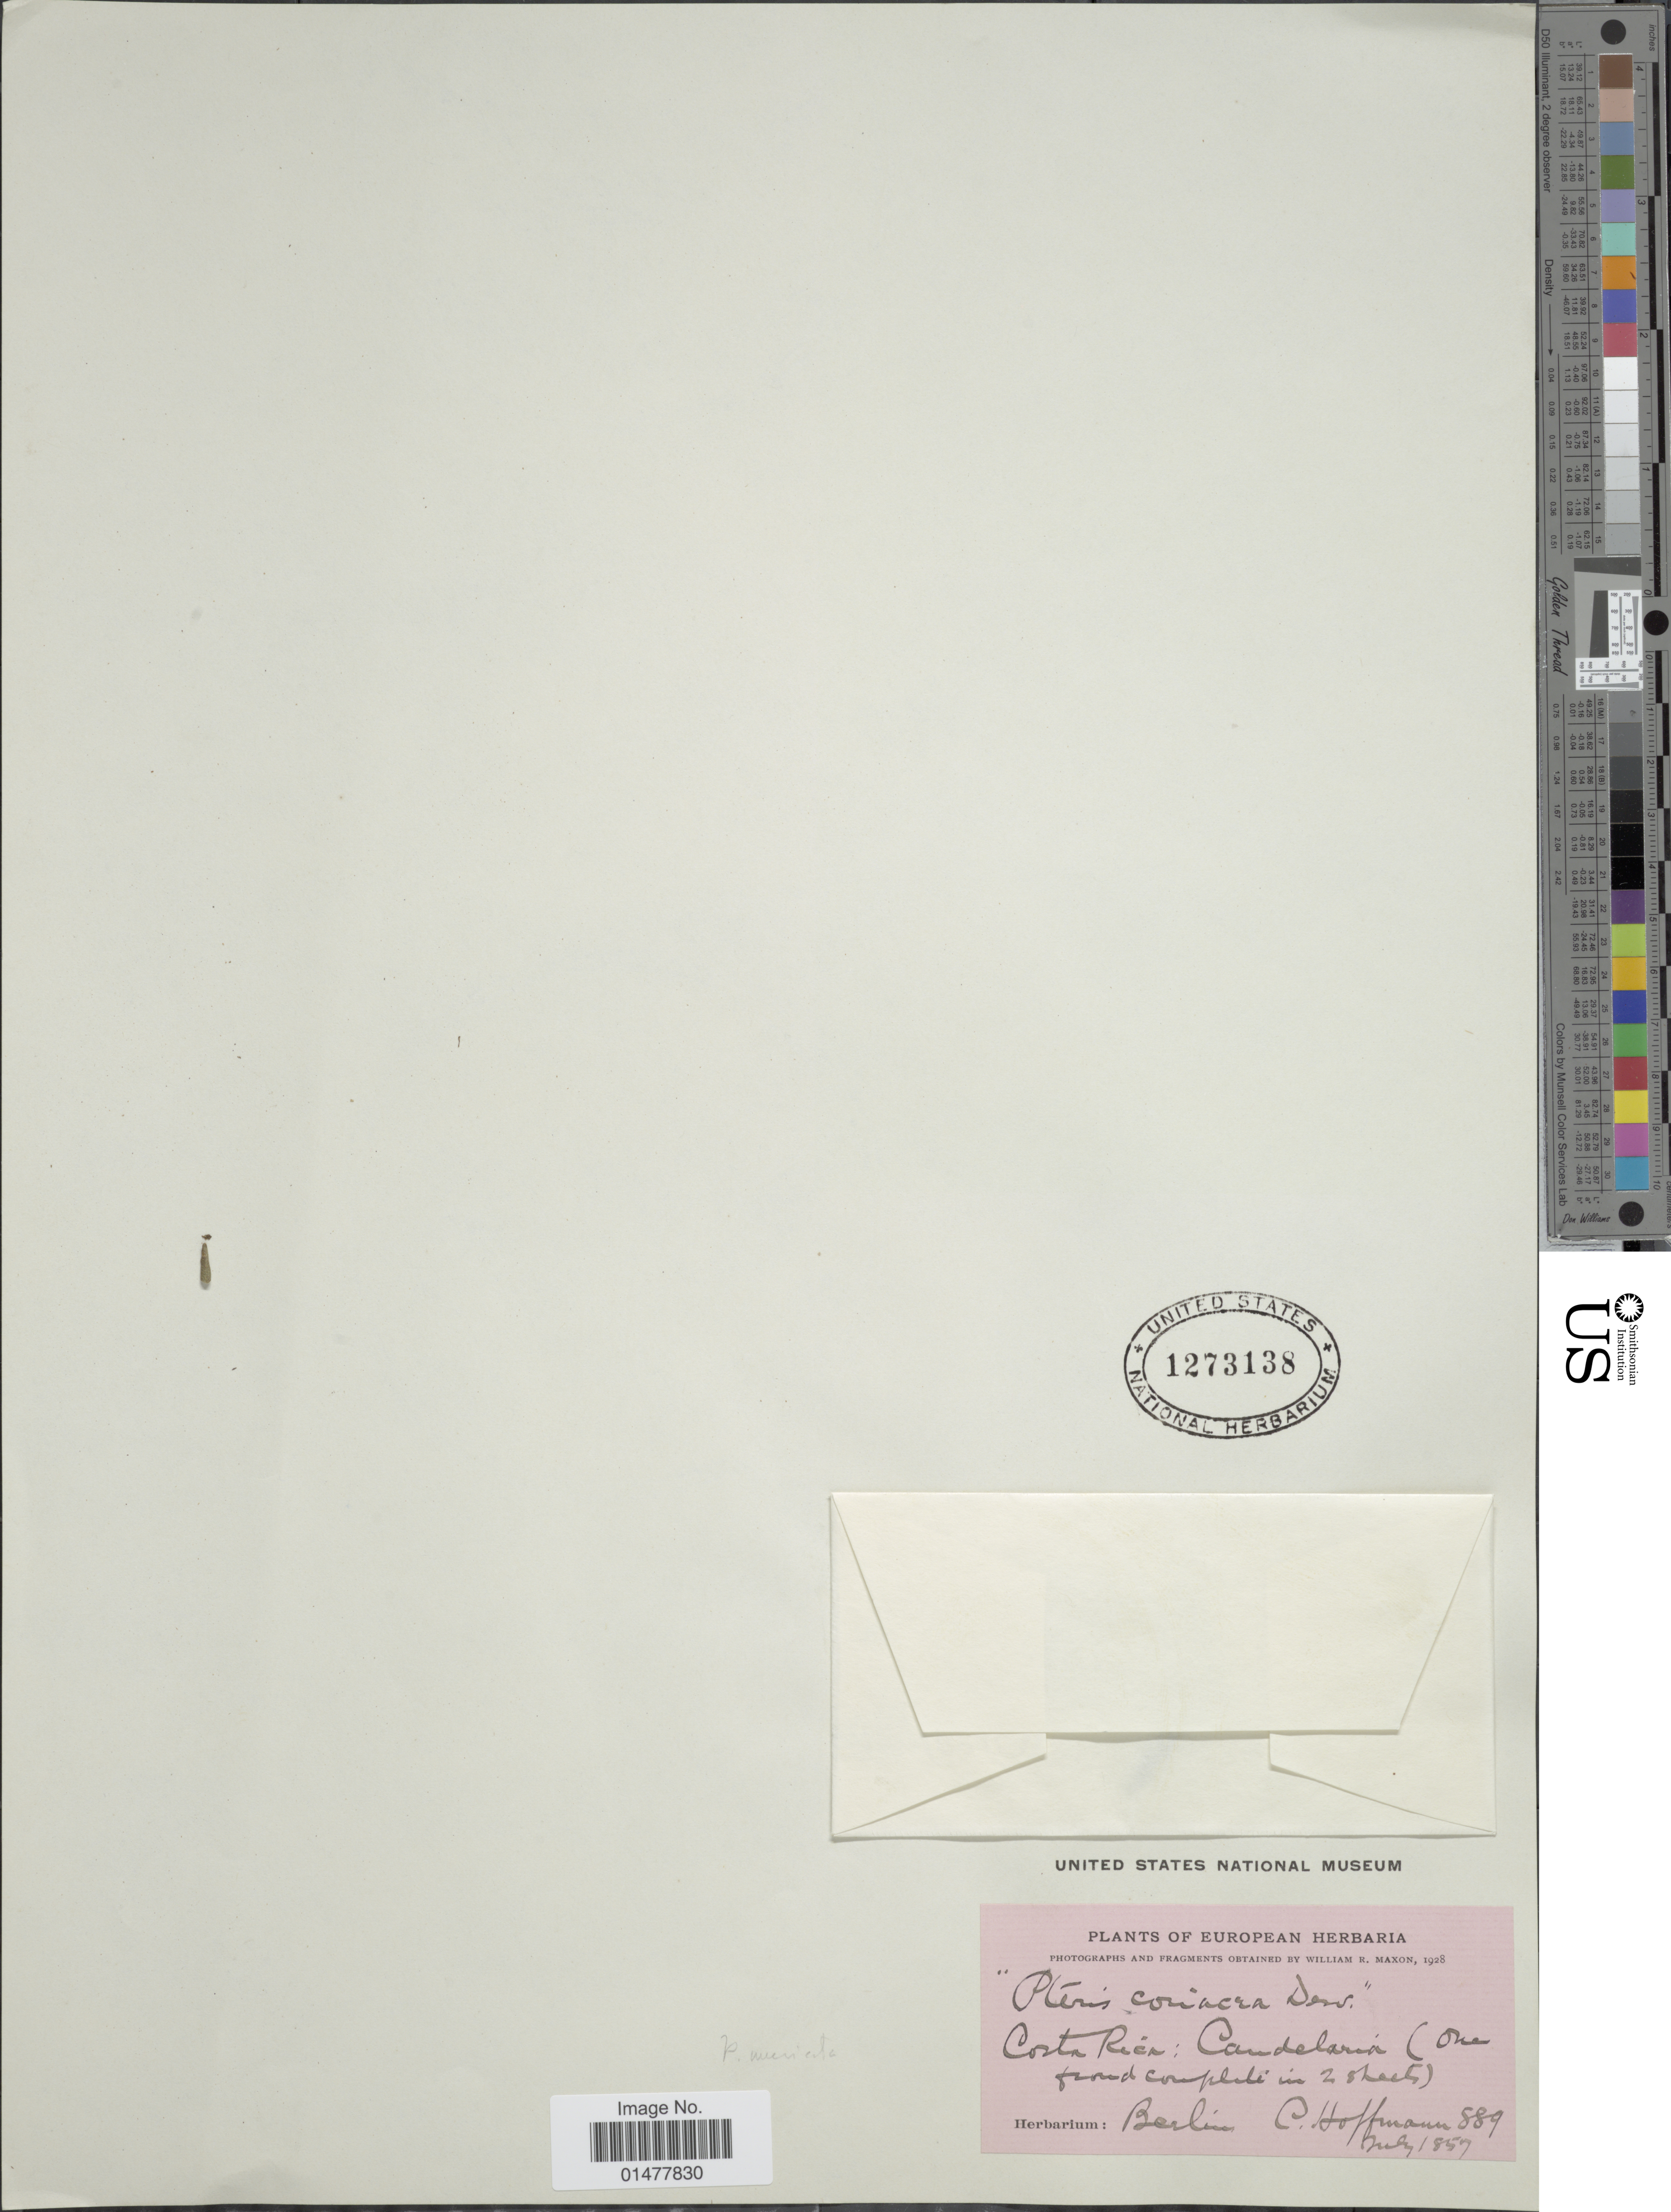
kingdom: Plantae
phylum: Tracheophyta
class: Polypodiopsida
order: Polypodiales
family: Pteridaceae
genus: Pteris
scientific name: Pteris muricata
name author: Rosenst.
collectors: C. Hoffmann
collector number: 889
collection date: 1859-07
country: Costa Rica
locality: Candelaria.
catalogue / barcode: US 1273138